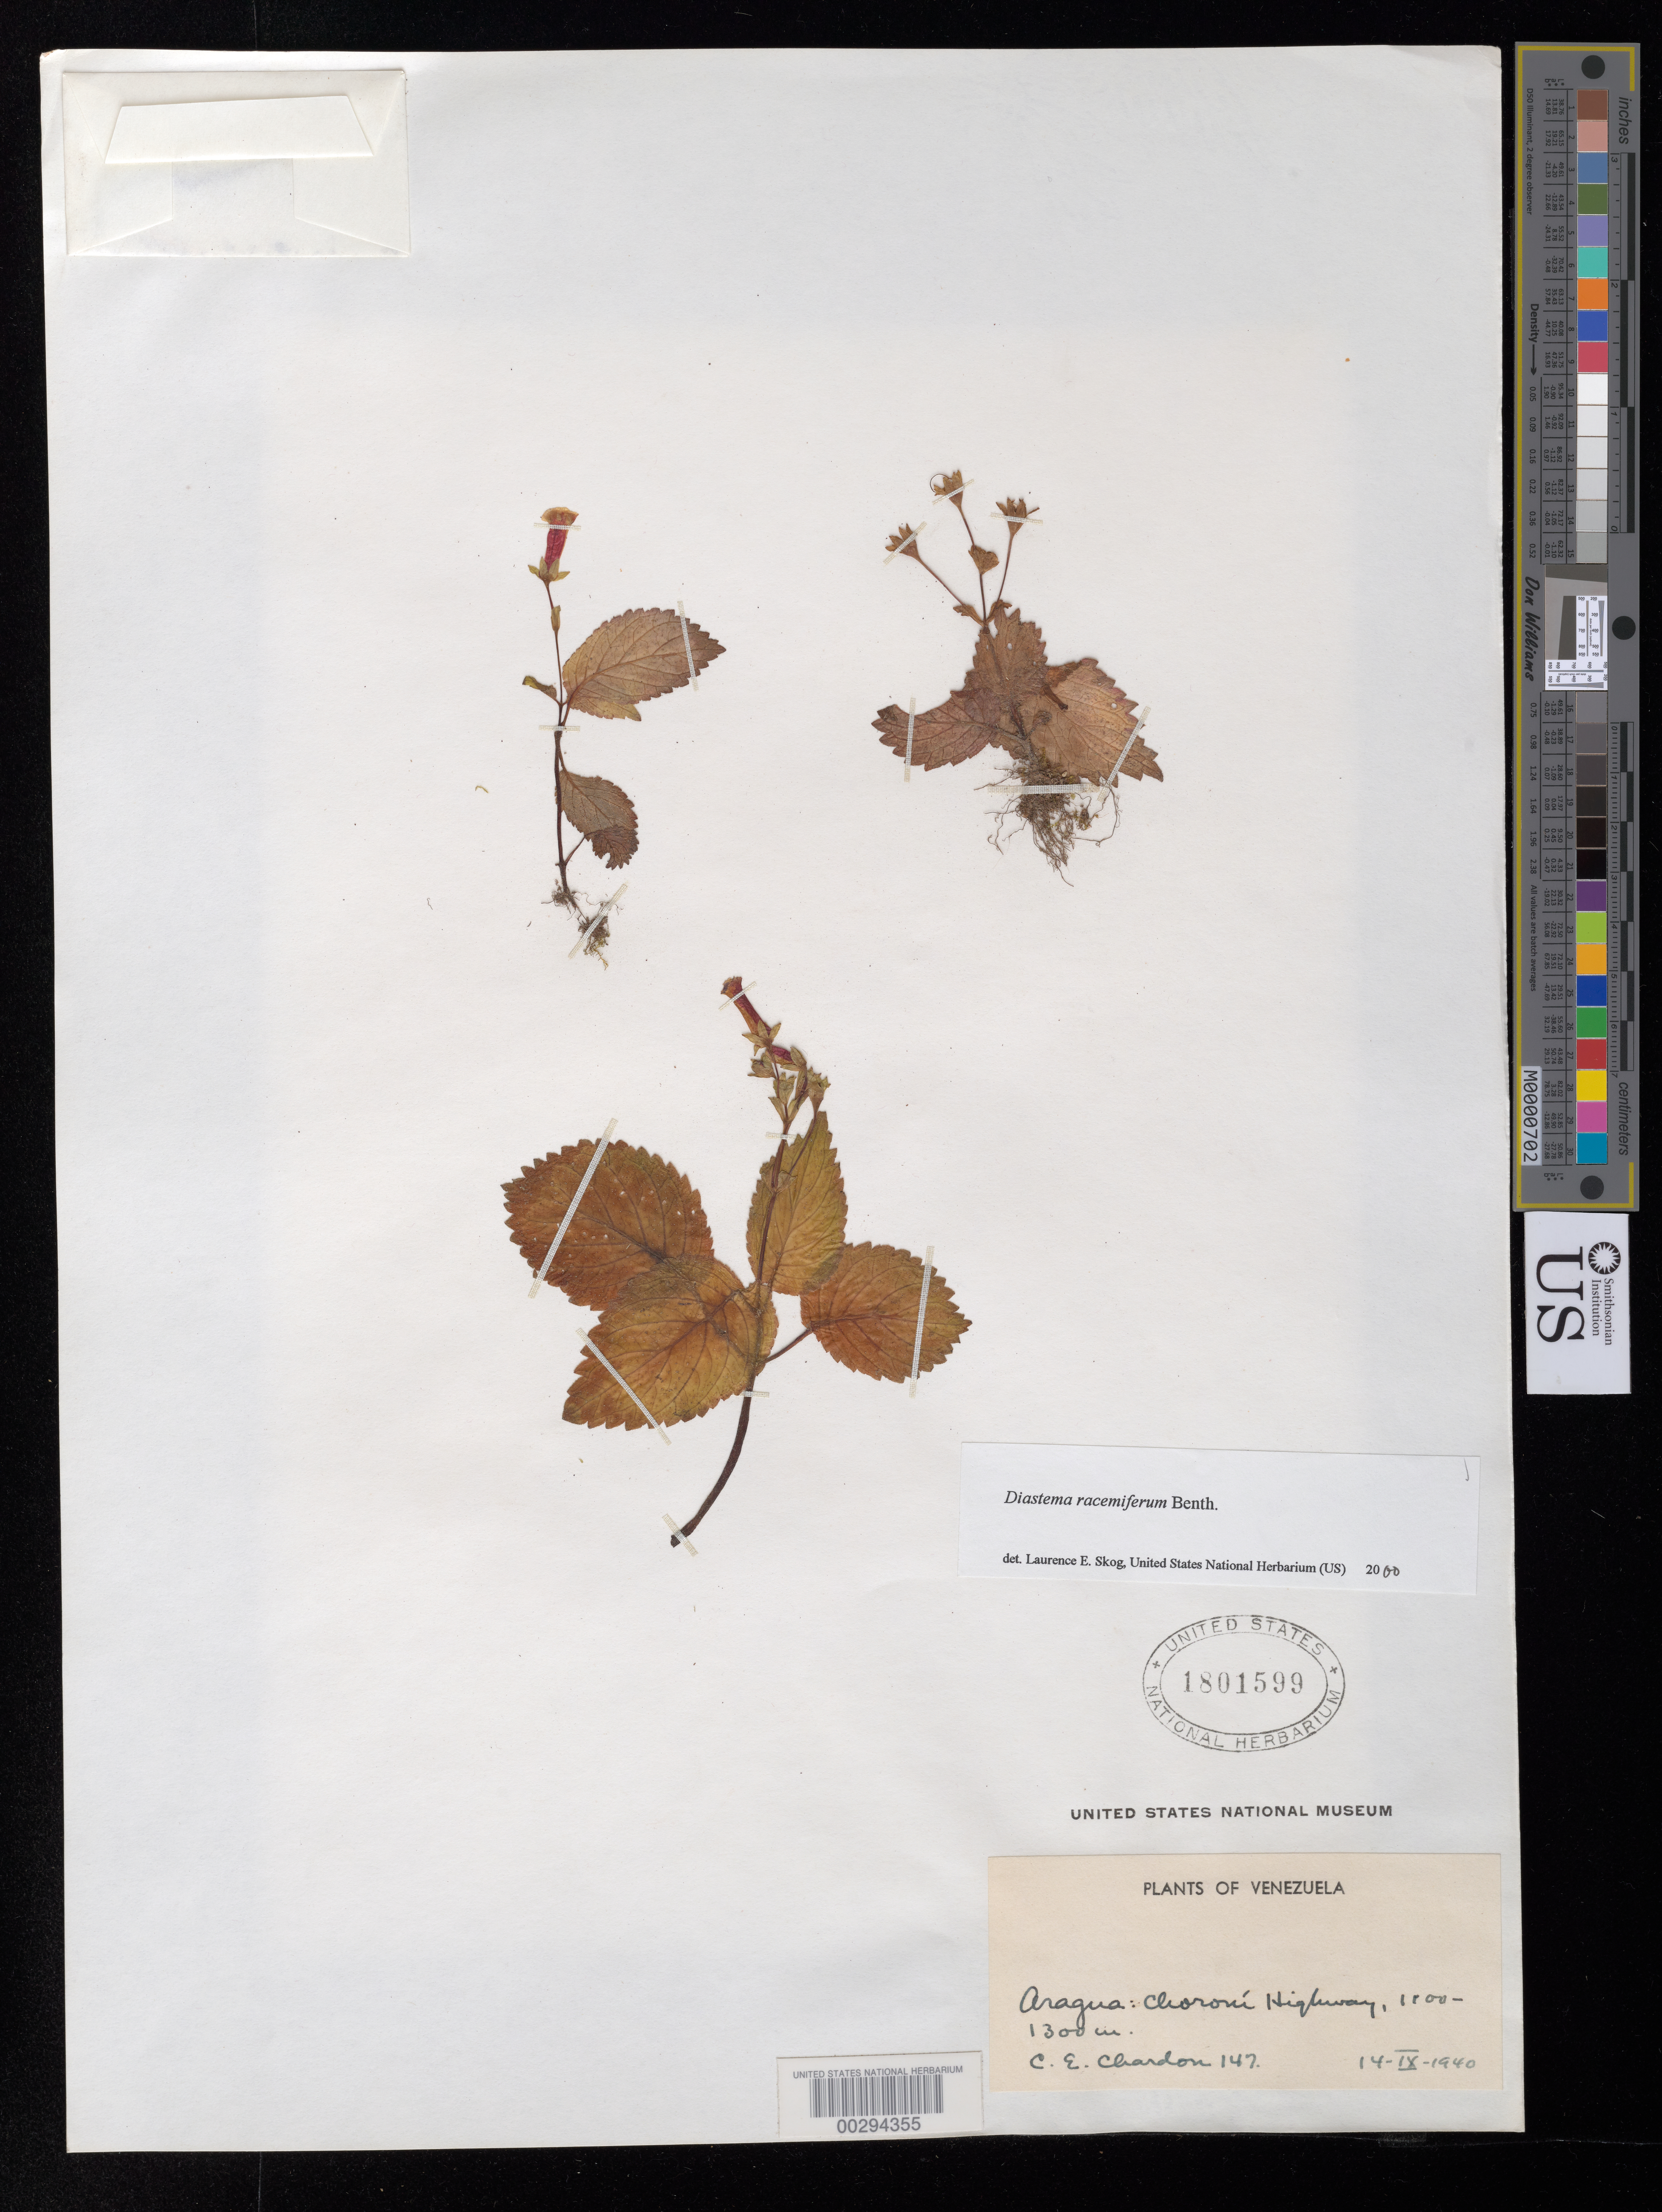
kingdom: Plantae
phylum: Tracheophyta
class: Magnoliopsida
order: Lamiales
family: Gesneriaceae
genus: Diastema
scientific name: Diastema racemiferum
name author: Benth.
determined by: Skog, Laurence E.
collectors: C. E. Chardón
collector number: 147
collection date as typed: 14 Sep 1940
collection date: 1940-09-14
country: Venezuela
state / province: Aragua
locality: Choroní Highway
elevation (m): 1100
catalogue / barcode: US 1801599